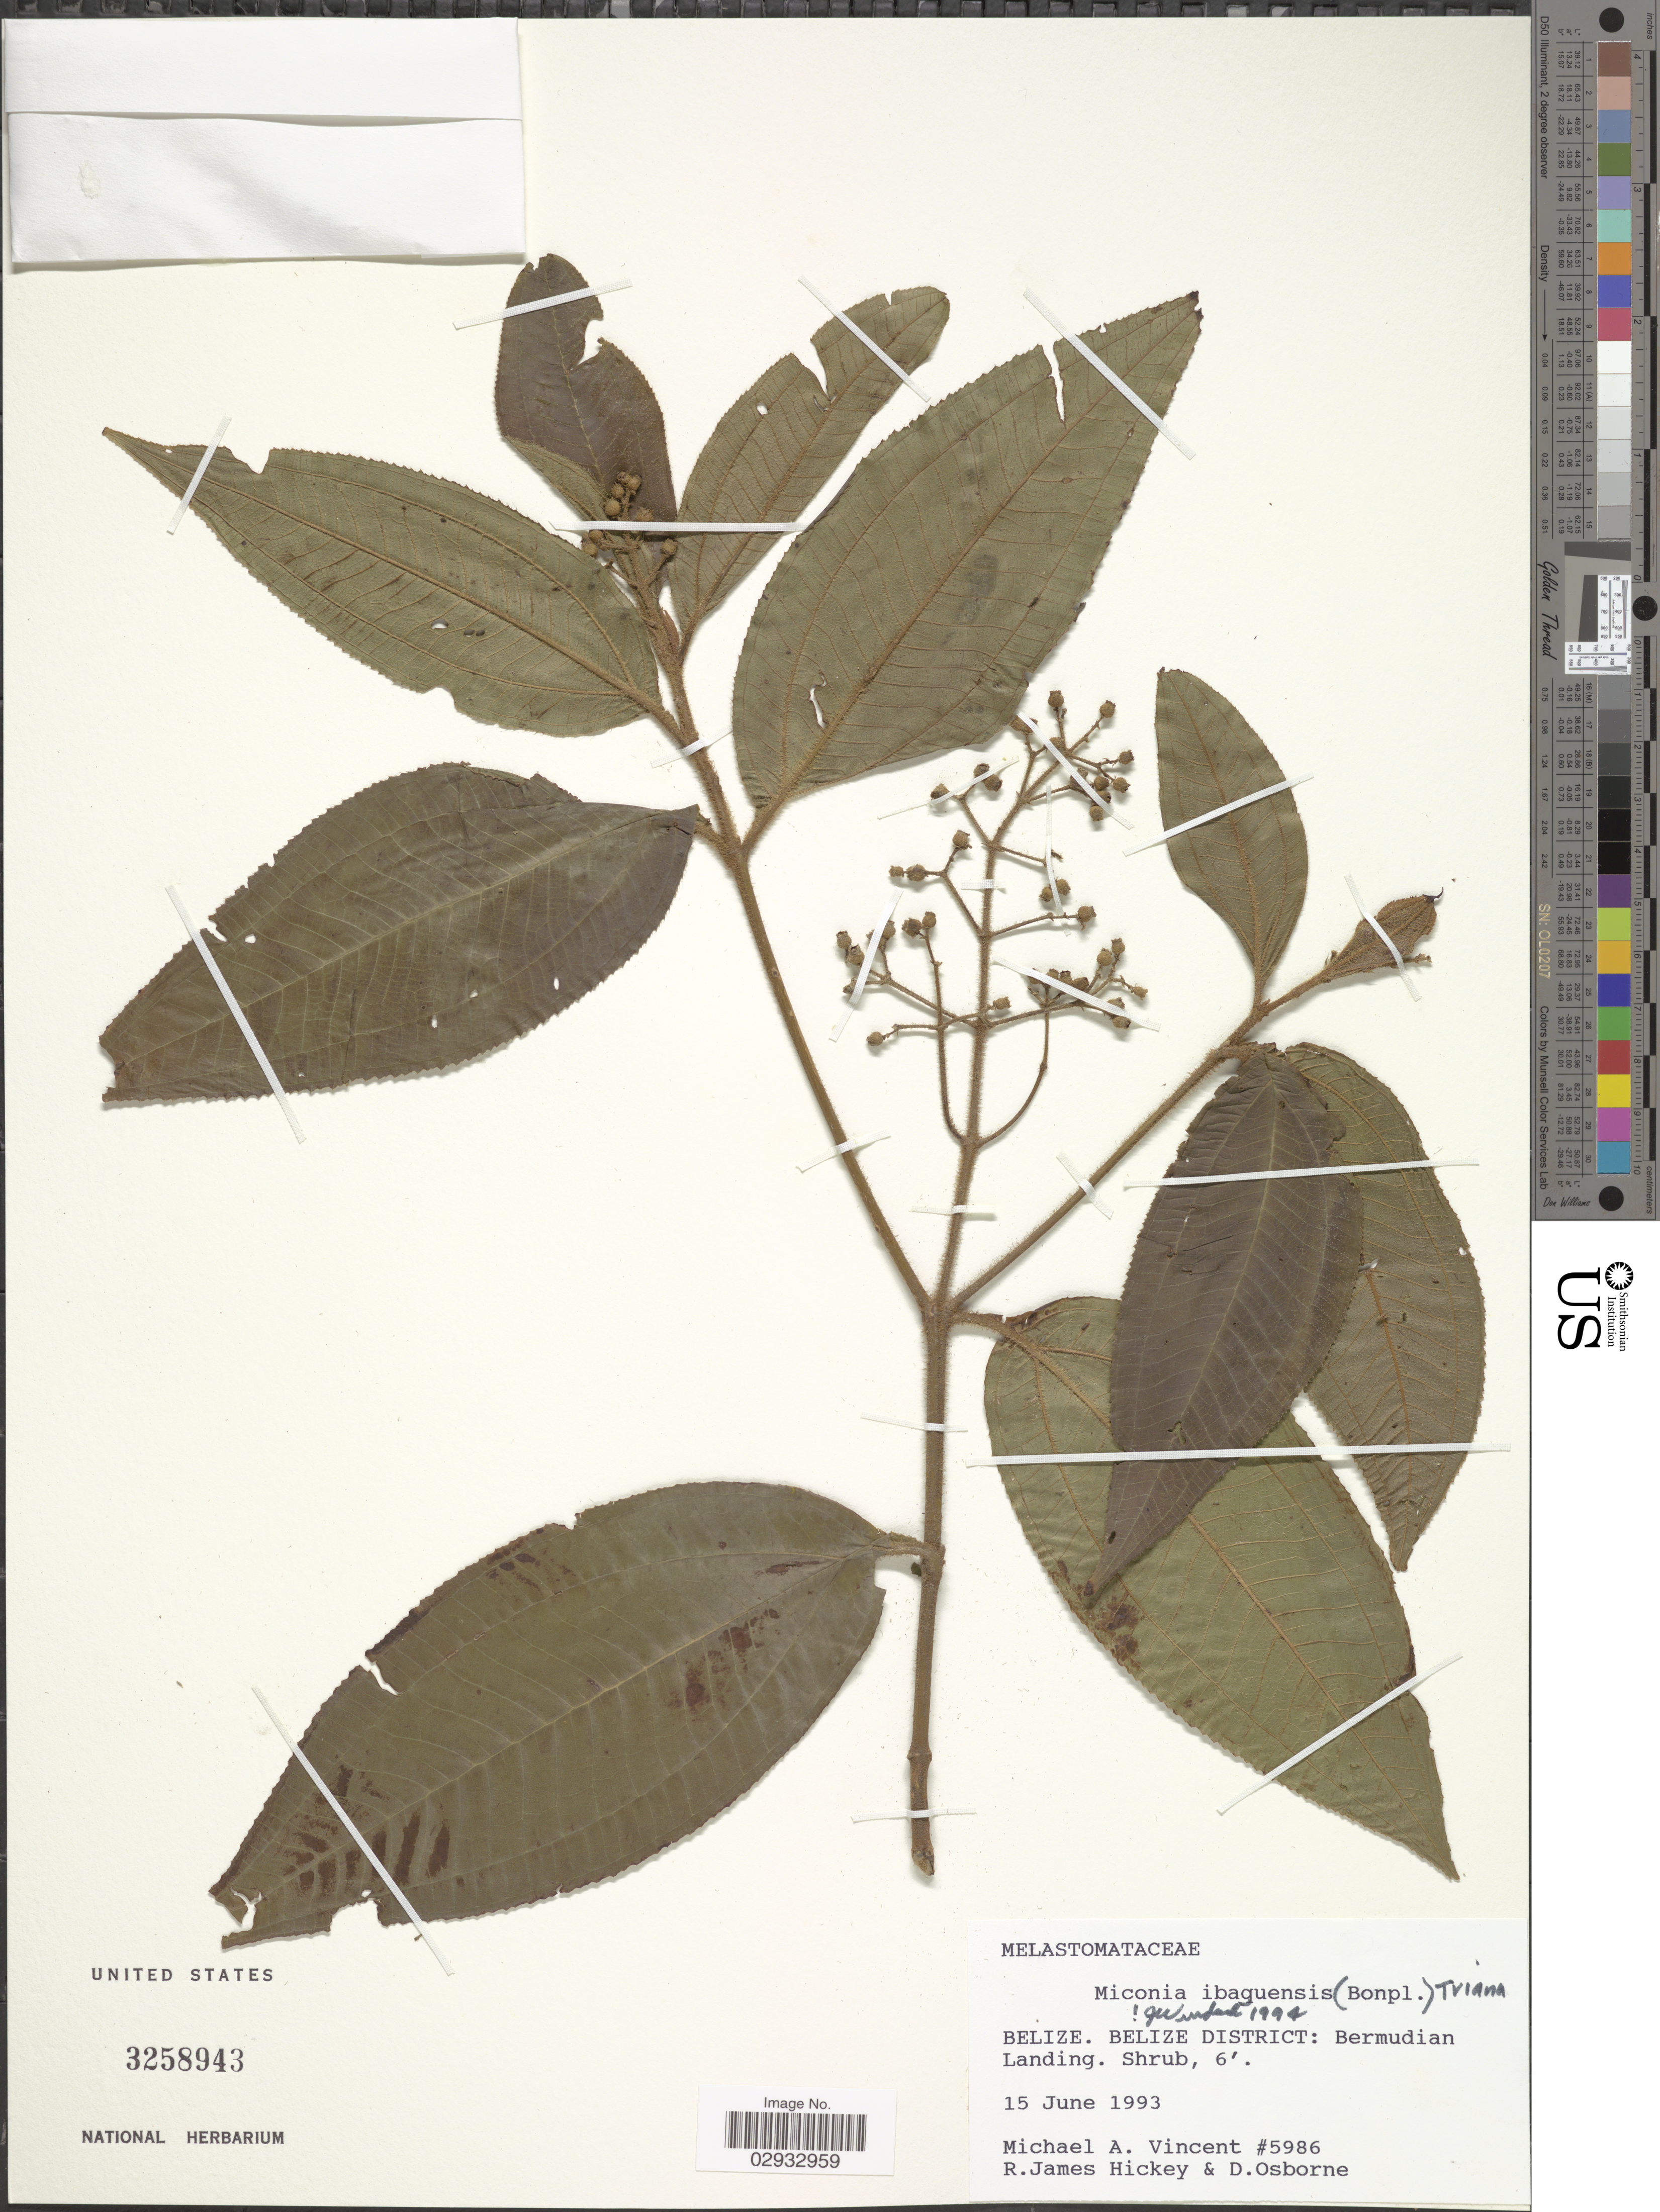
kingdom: Plantae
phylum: Tracheophyta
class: Magnoliopsida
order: Myrtales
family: Melastomataceae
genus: Miconia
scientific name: Miconia ibaguensis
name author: (Bonpl.) Triana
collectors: M. A. Vincent, R. J. Hickey & D. Osborne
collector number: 5986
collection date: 1993-06-15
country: Belize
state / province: Belize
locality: Belize District: Bermudian Landing.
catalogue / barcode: US 3258943